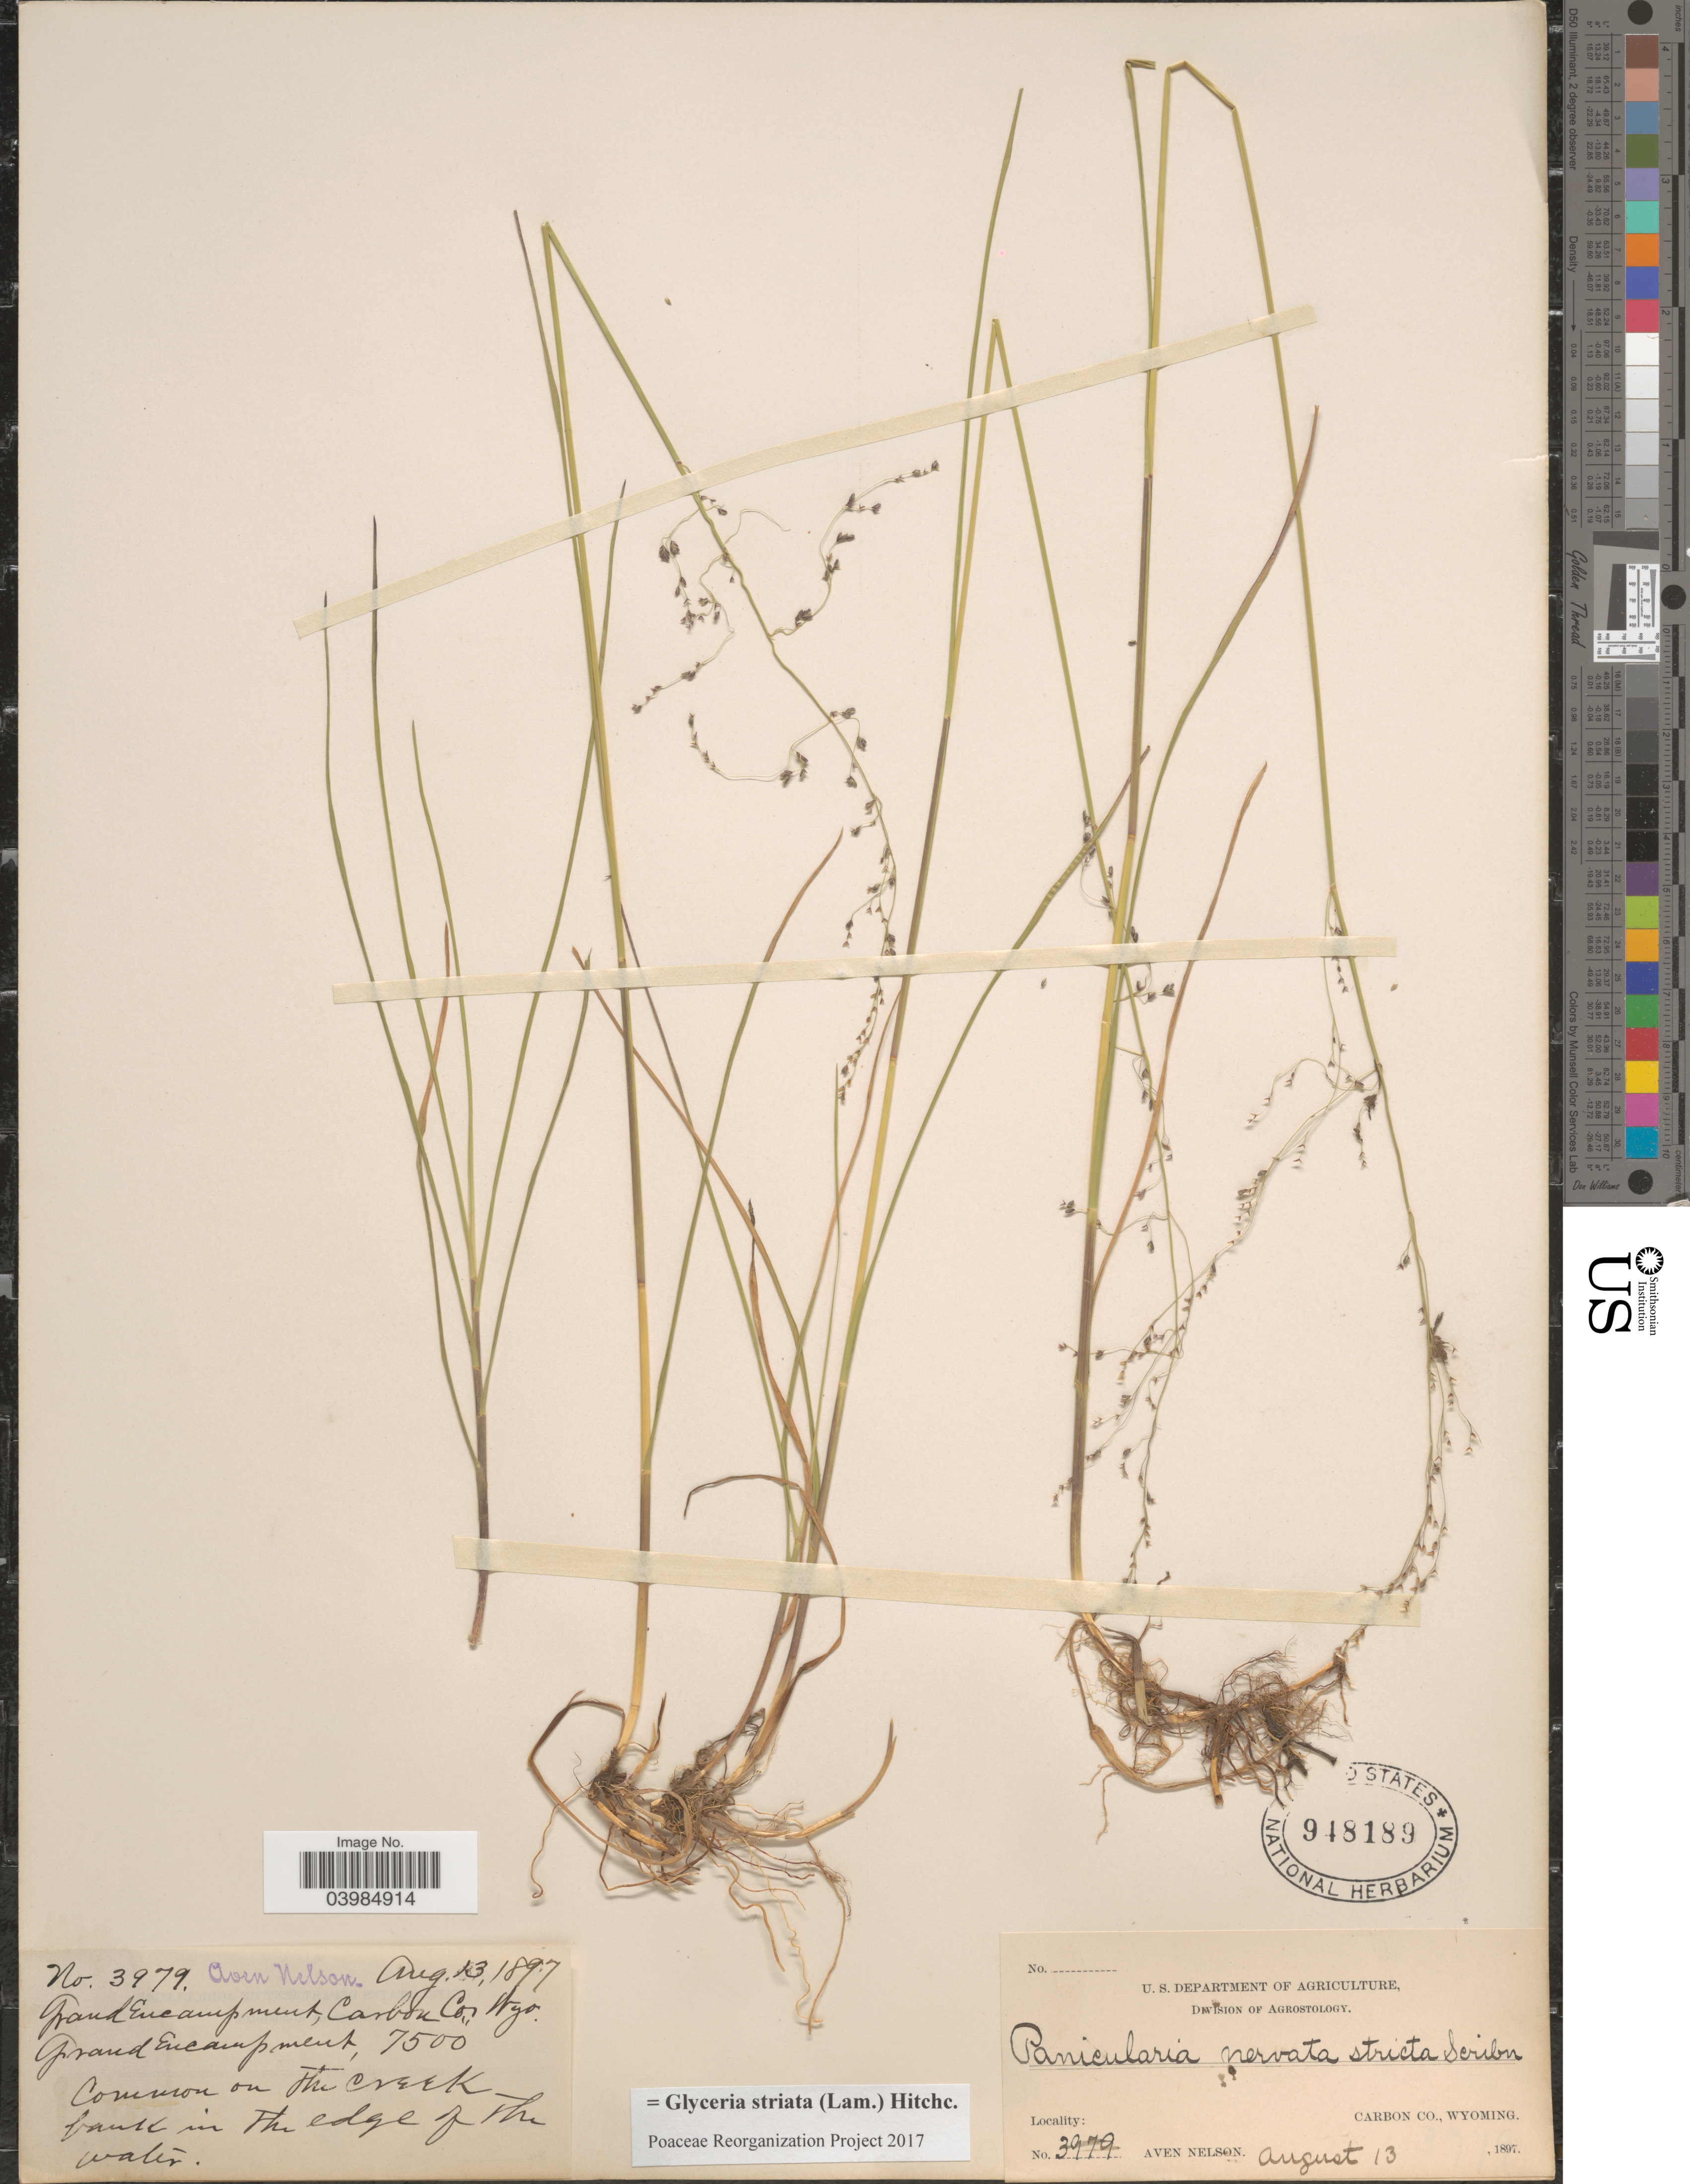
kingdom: Plantae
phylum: Tracheophyta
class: Liliopsida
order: Poales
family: Poaceae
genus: Glyceria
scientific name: Glyceria striata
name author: (Lam.) Hitchc.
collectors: A. Nelson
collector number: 3979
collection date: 1897-08-13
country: United States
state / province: Wyoming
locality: Grand Encapment, Carbon Co.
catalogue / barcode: US 948189